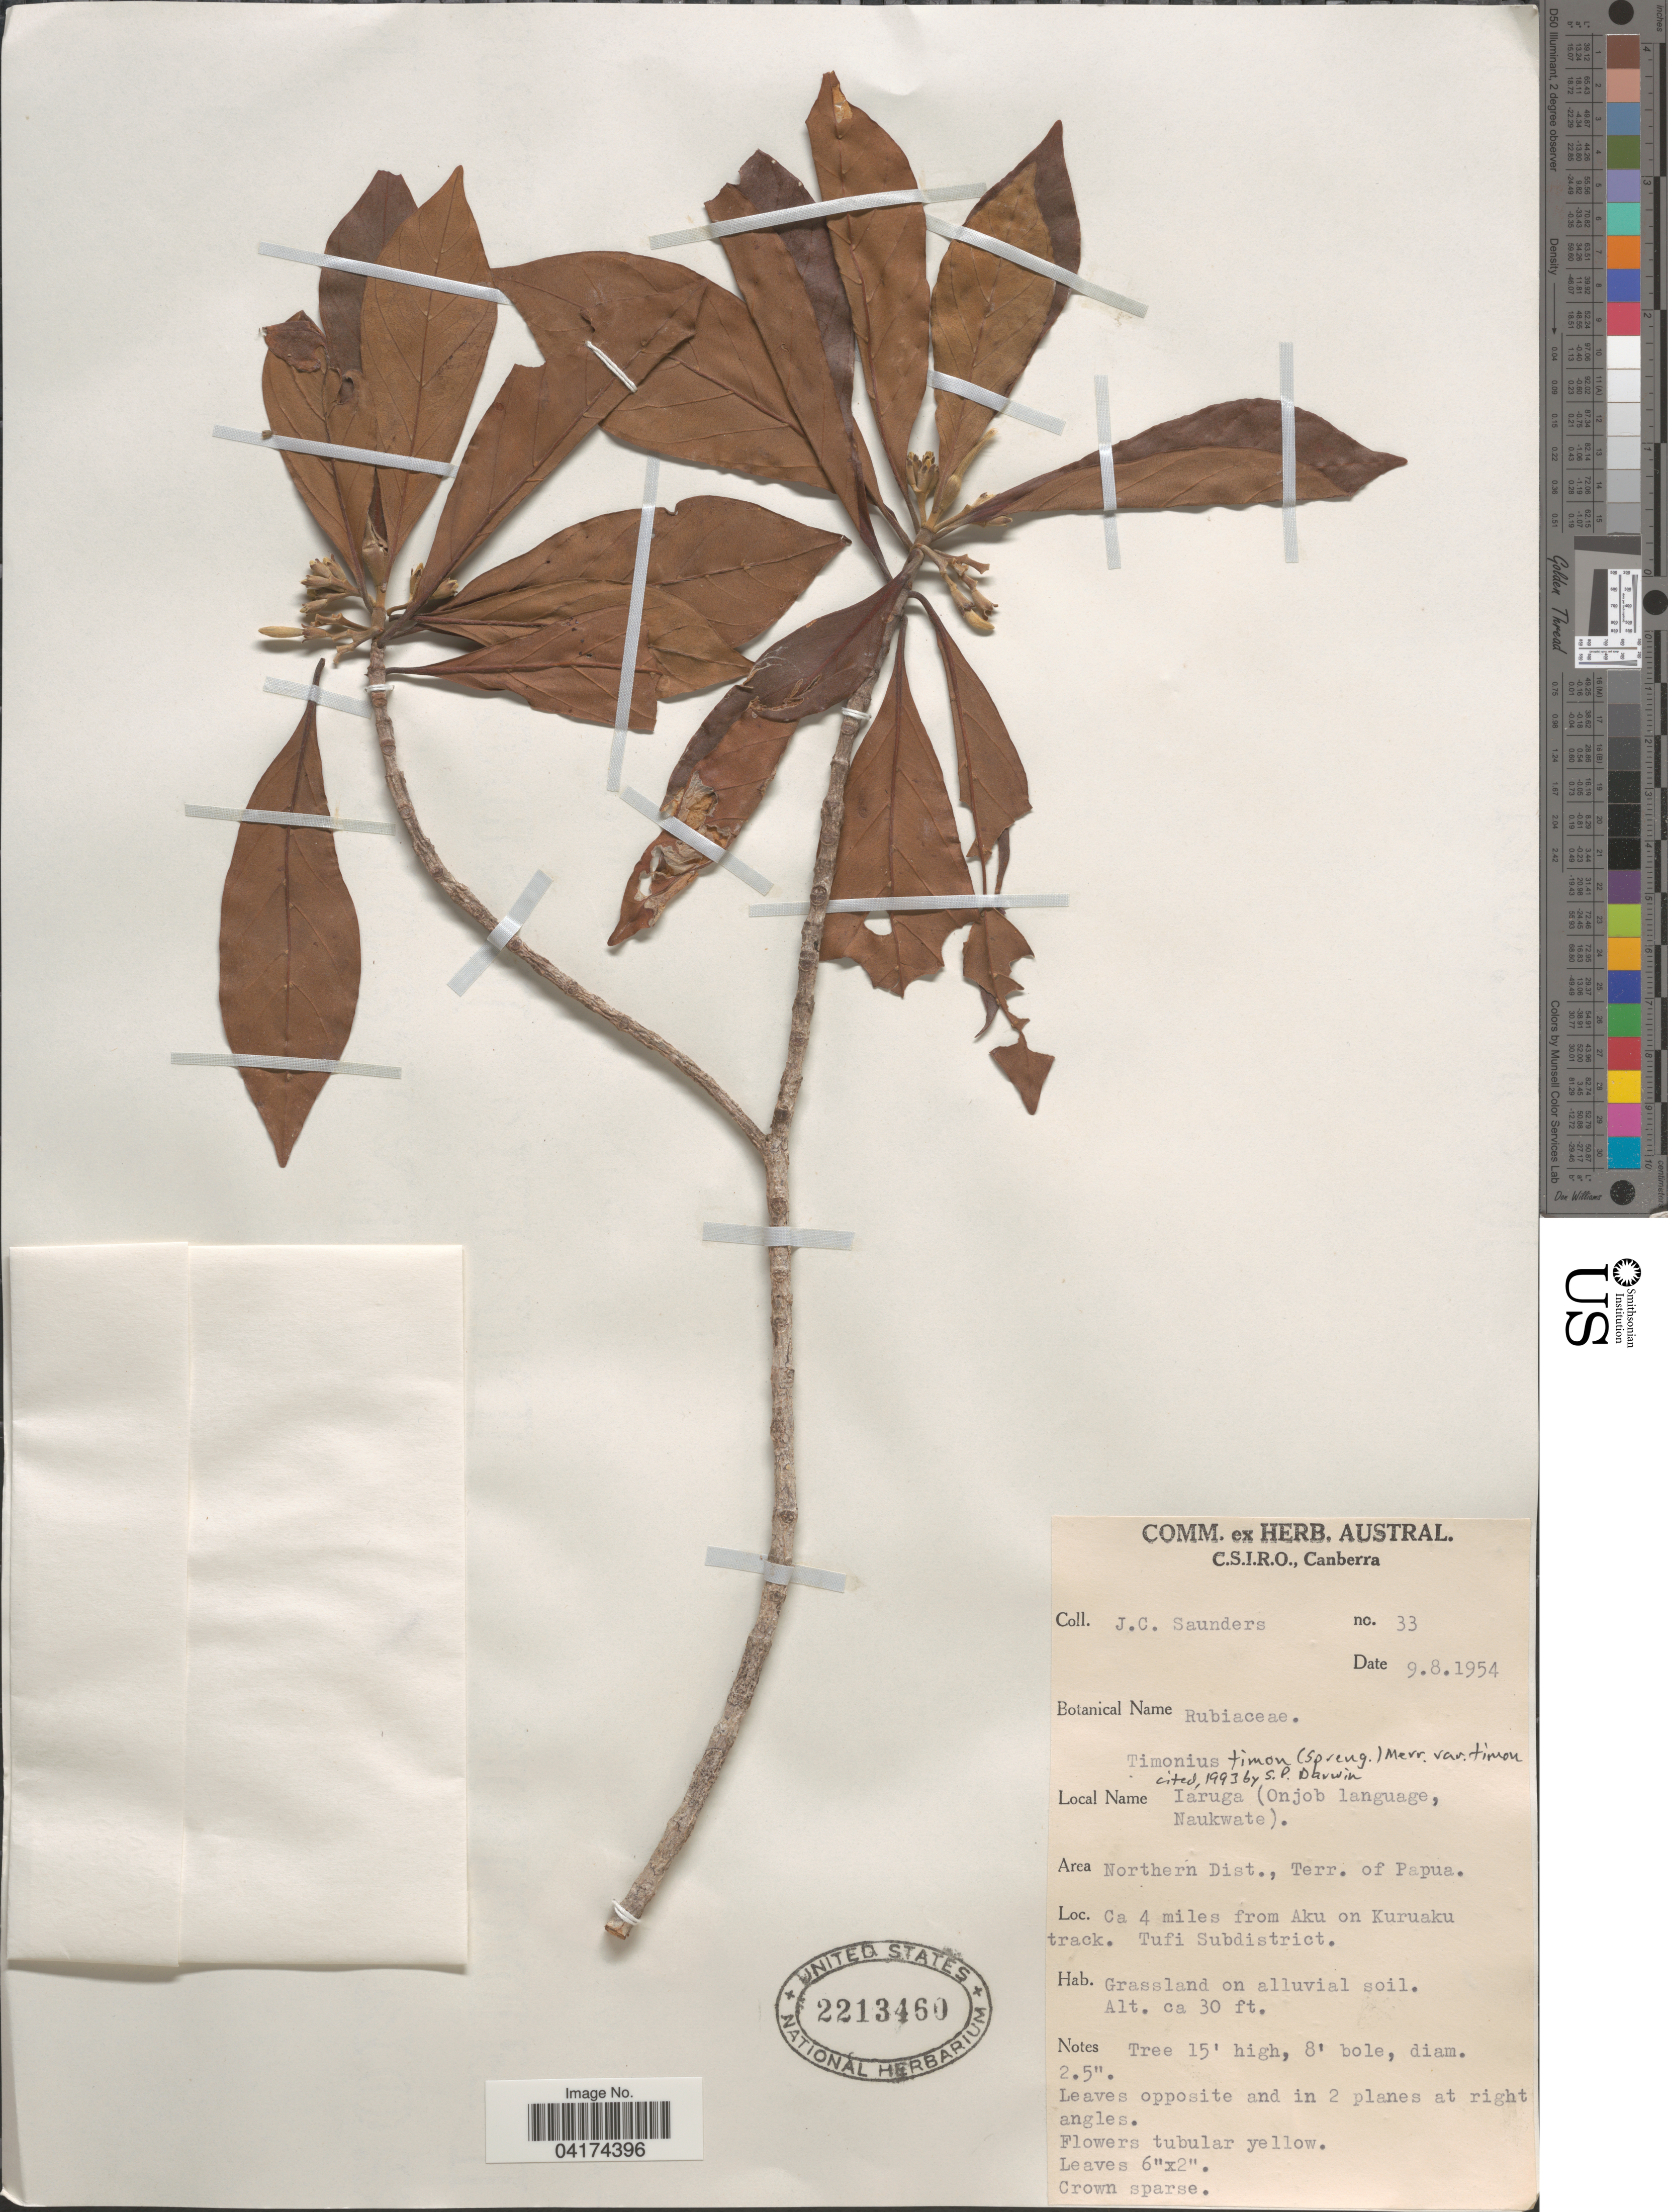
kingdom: Plantae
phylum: Tracheophyta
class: Magnoliopsida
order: Gentianales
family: Rubiaceae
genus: Timonius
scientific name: Timonius timon var. timon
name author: (Spreng.) Merr.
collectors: J. C. Saunders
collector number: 33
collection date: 1954-08-09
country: Papua New Guinea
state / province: Northern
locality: Northern Dist., Terr. of Papua. Ca 4 miles from Aku on Kuruaku track. Tufi Subdistrict.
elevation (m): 9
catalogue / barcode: US 2213460